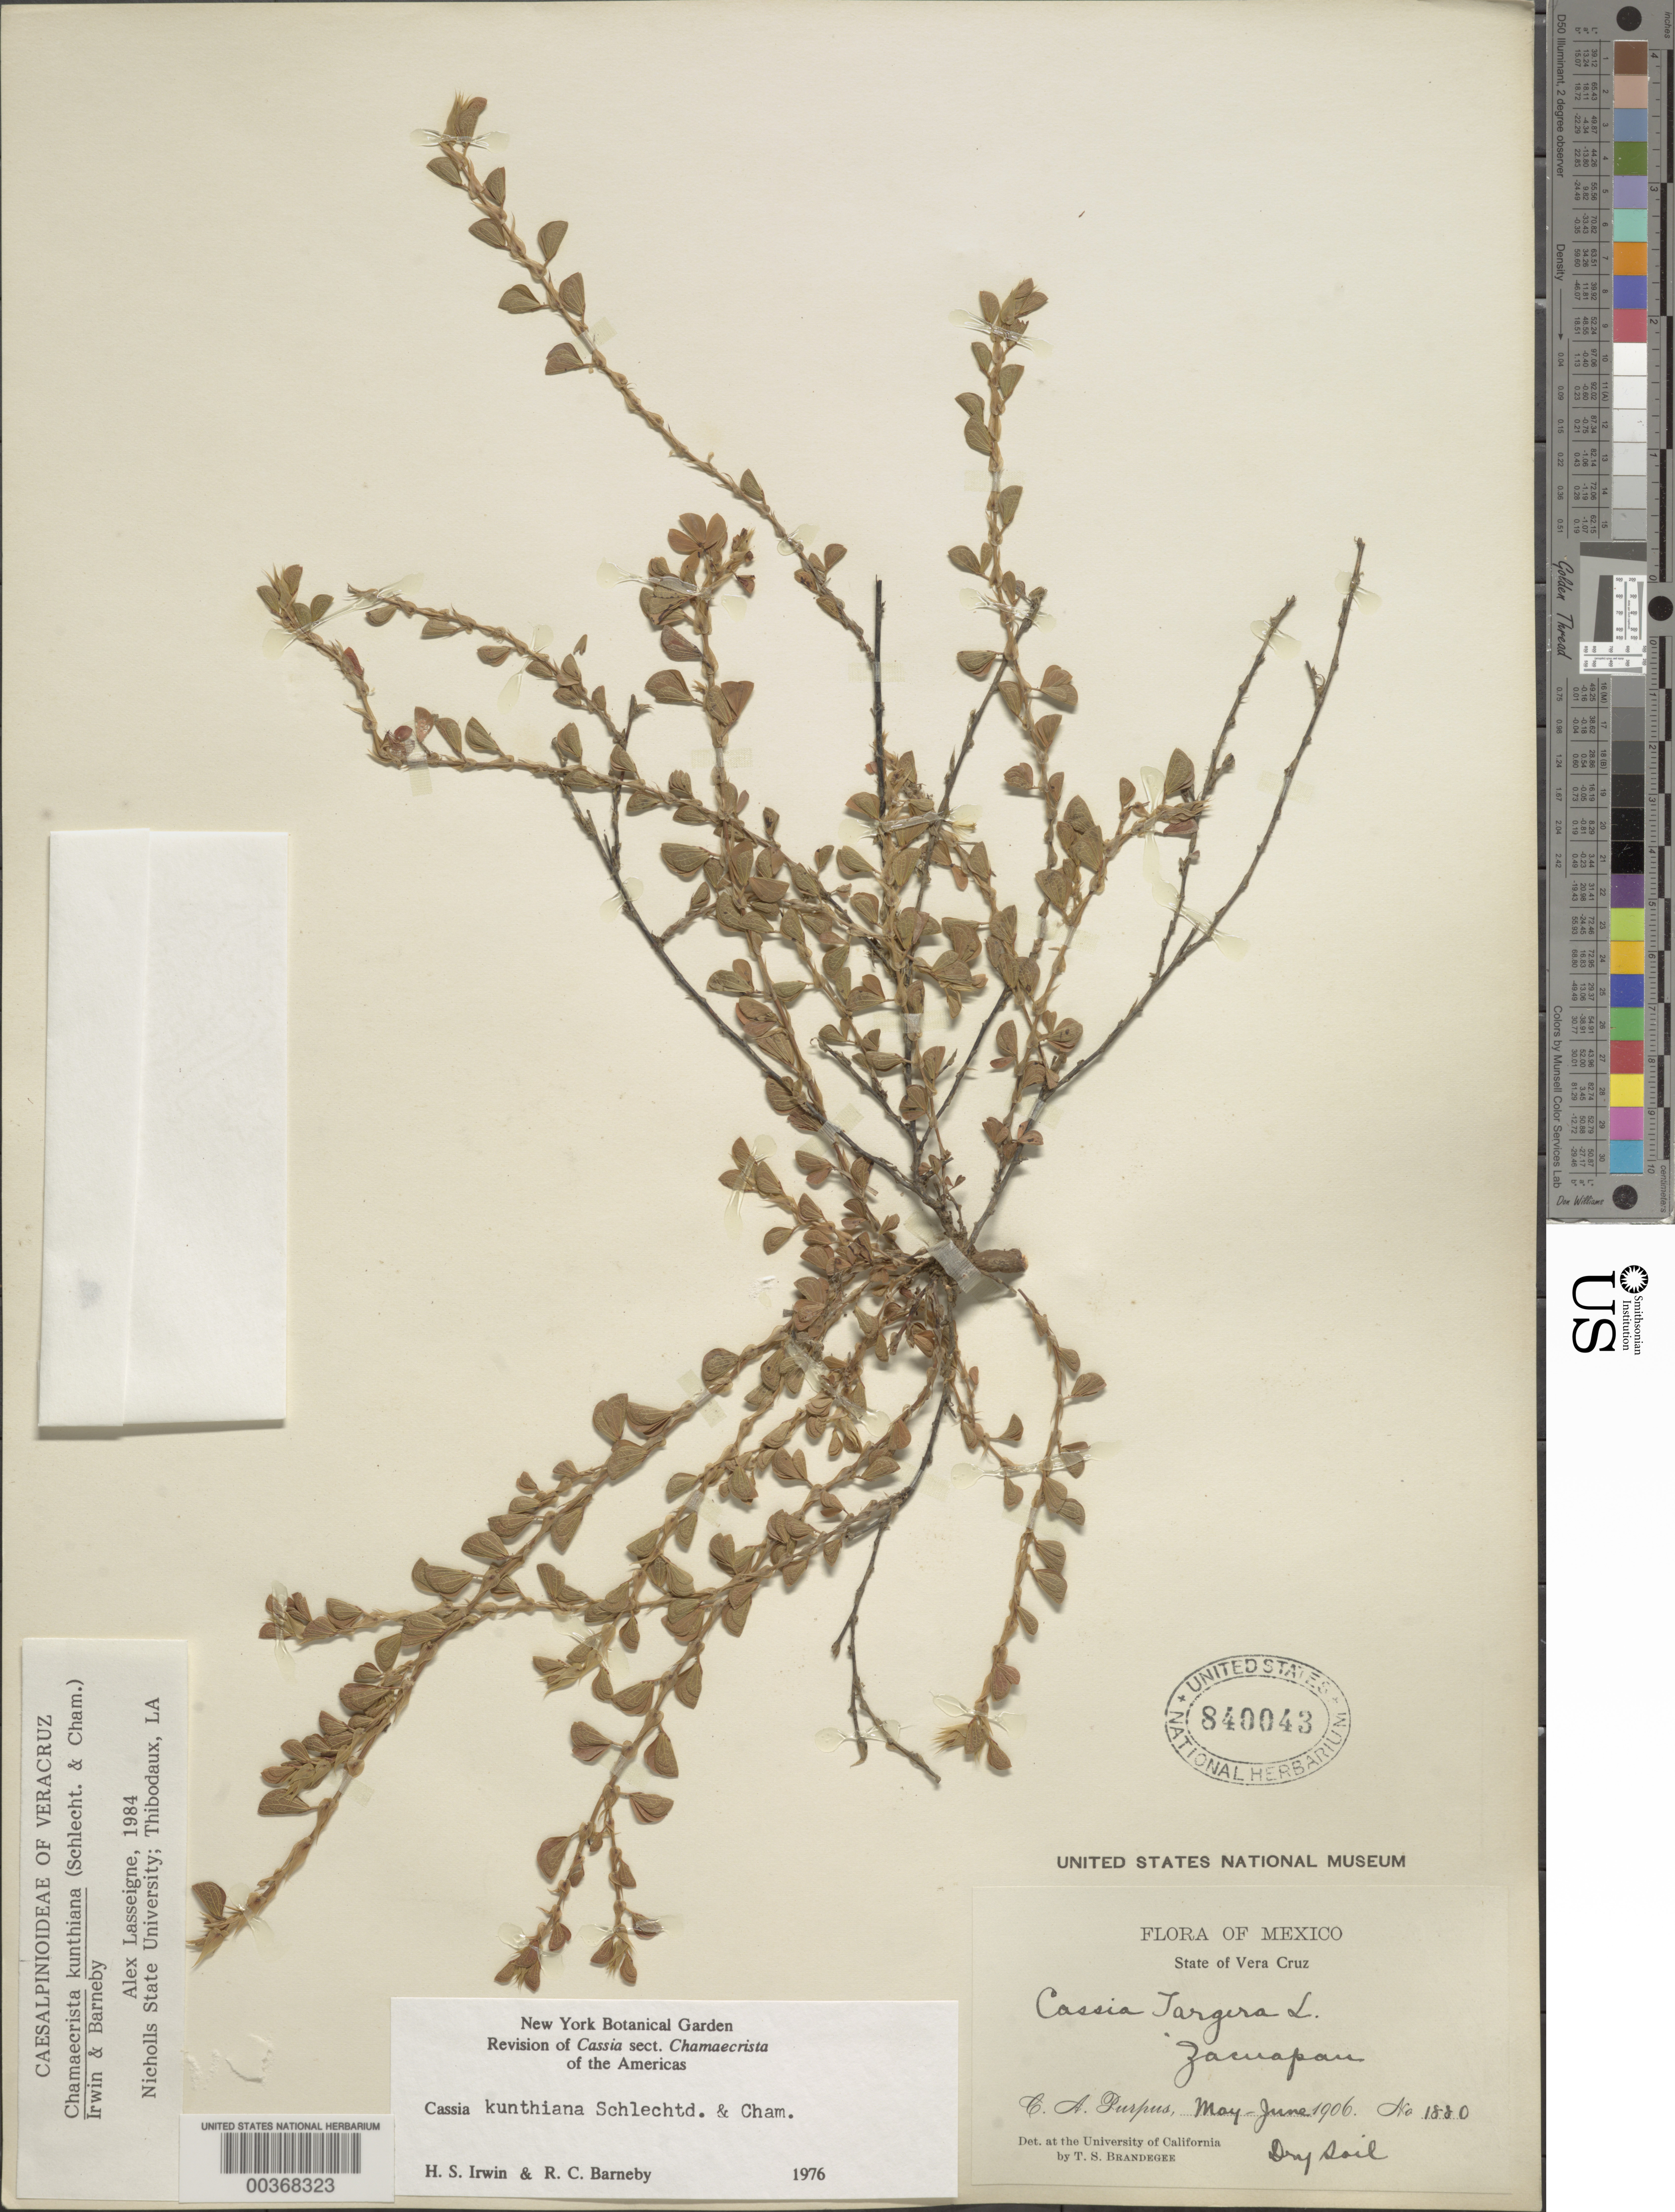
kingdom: Plantae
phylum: Tracheophyta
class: Magnoliopsida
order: Fabales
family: Fabaceae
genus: Chamaecrista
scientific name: Chamaecrista kunthiana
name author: (Schltdl. & Cham.) H.S. Irwin & Barneby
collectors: C. A. Purpus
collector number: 1880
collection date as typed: May 1906 to -- Jun 1906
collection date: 1906-05/1906-06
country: Mexico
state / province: Veracruz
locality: Jacuapan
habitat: Dry soil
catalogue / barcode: US 840043